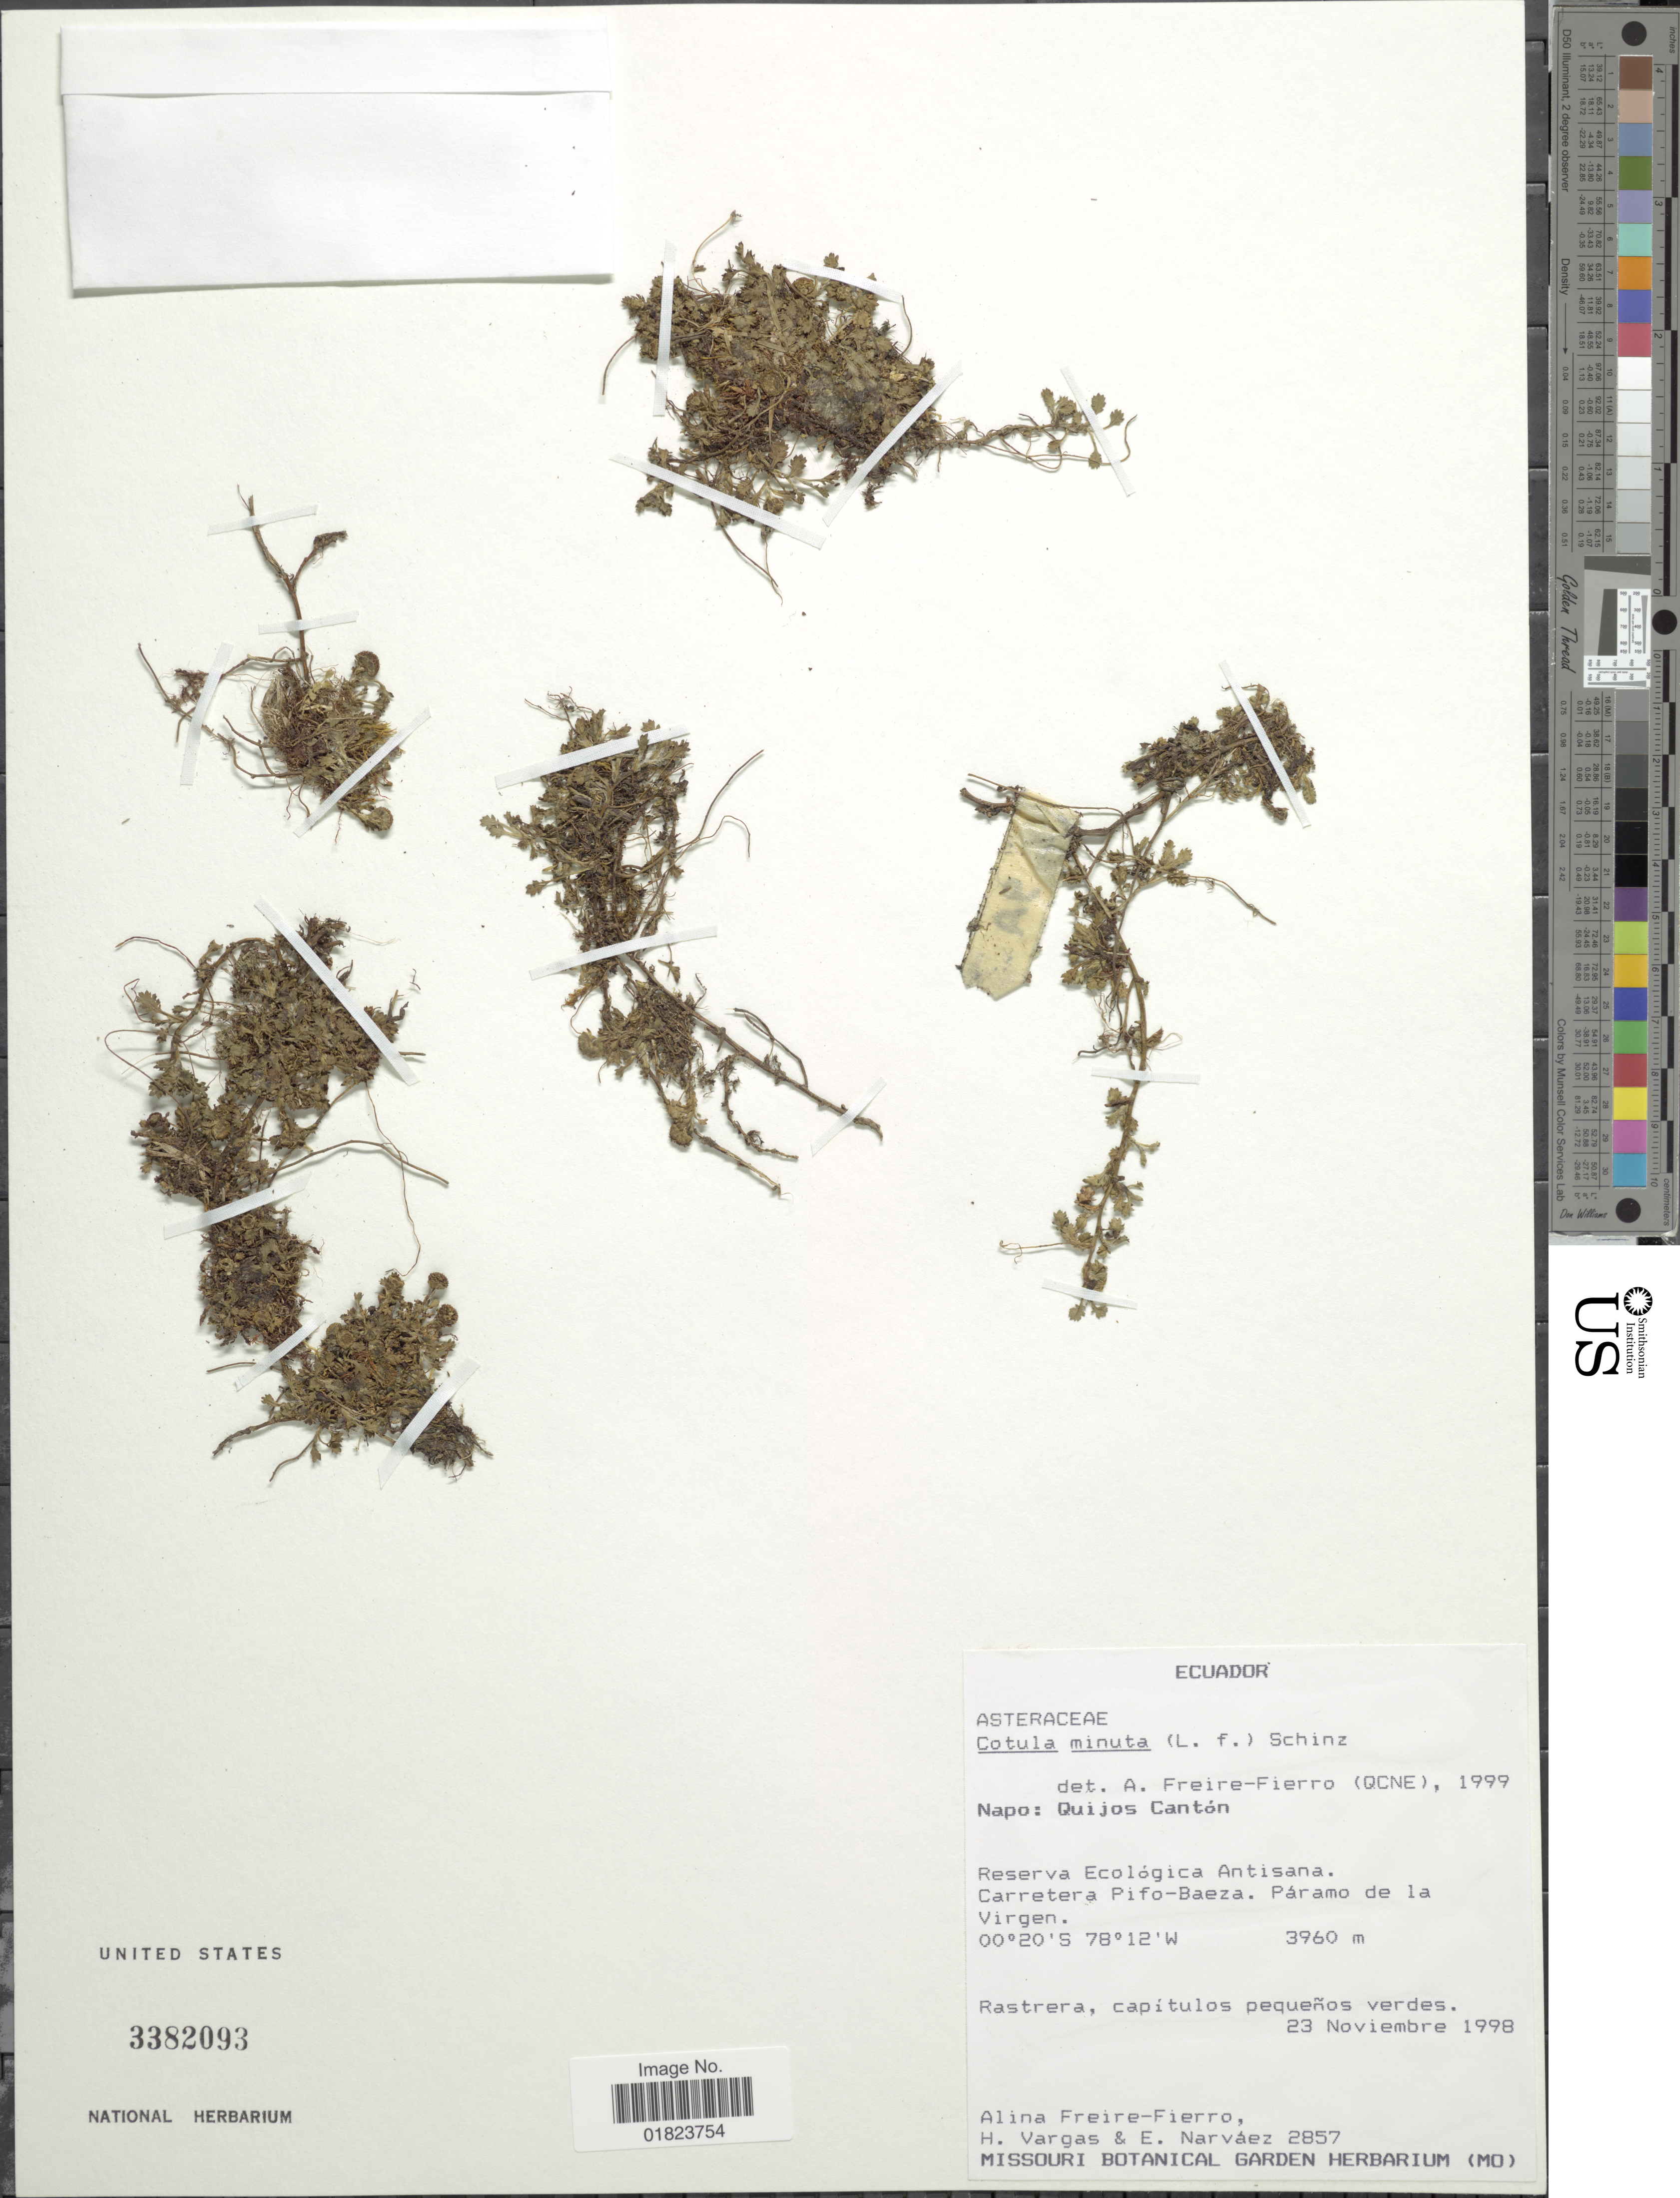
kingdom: Plantae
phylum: Tracheophyta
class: Magnoliopsida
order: Asterales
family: Asteraceae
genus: Cotula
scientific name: Cotula minuta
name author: G. Forst.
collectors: A. Freire-Fierro, H. Vargas & E. Narváez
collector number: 2857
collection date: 1998-11-23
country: Ecuador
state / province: Napo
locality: Napo: Quijos Canton. Reserva Ecologica Antisana, Carretera Pifo-Baeza, Paramo de la Virgen.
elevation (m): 3960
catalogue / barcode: US 3382093